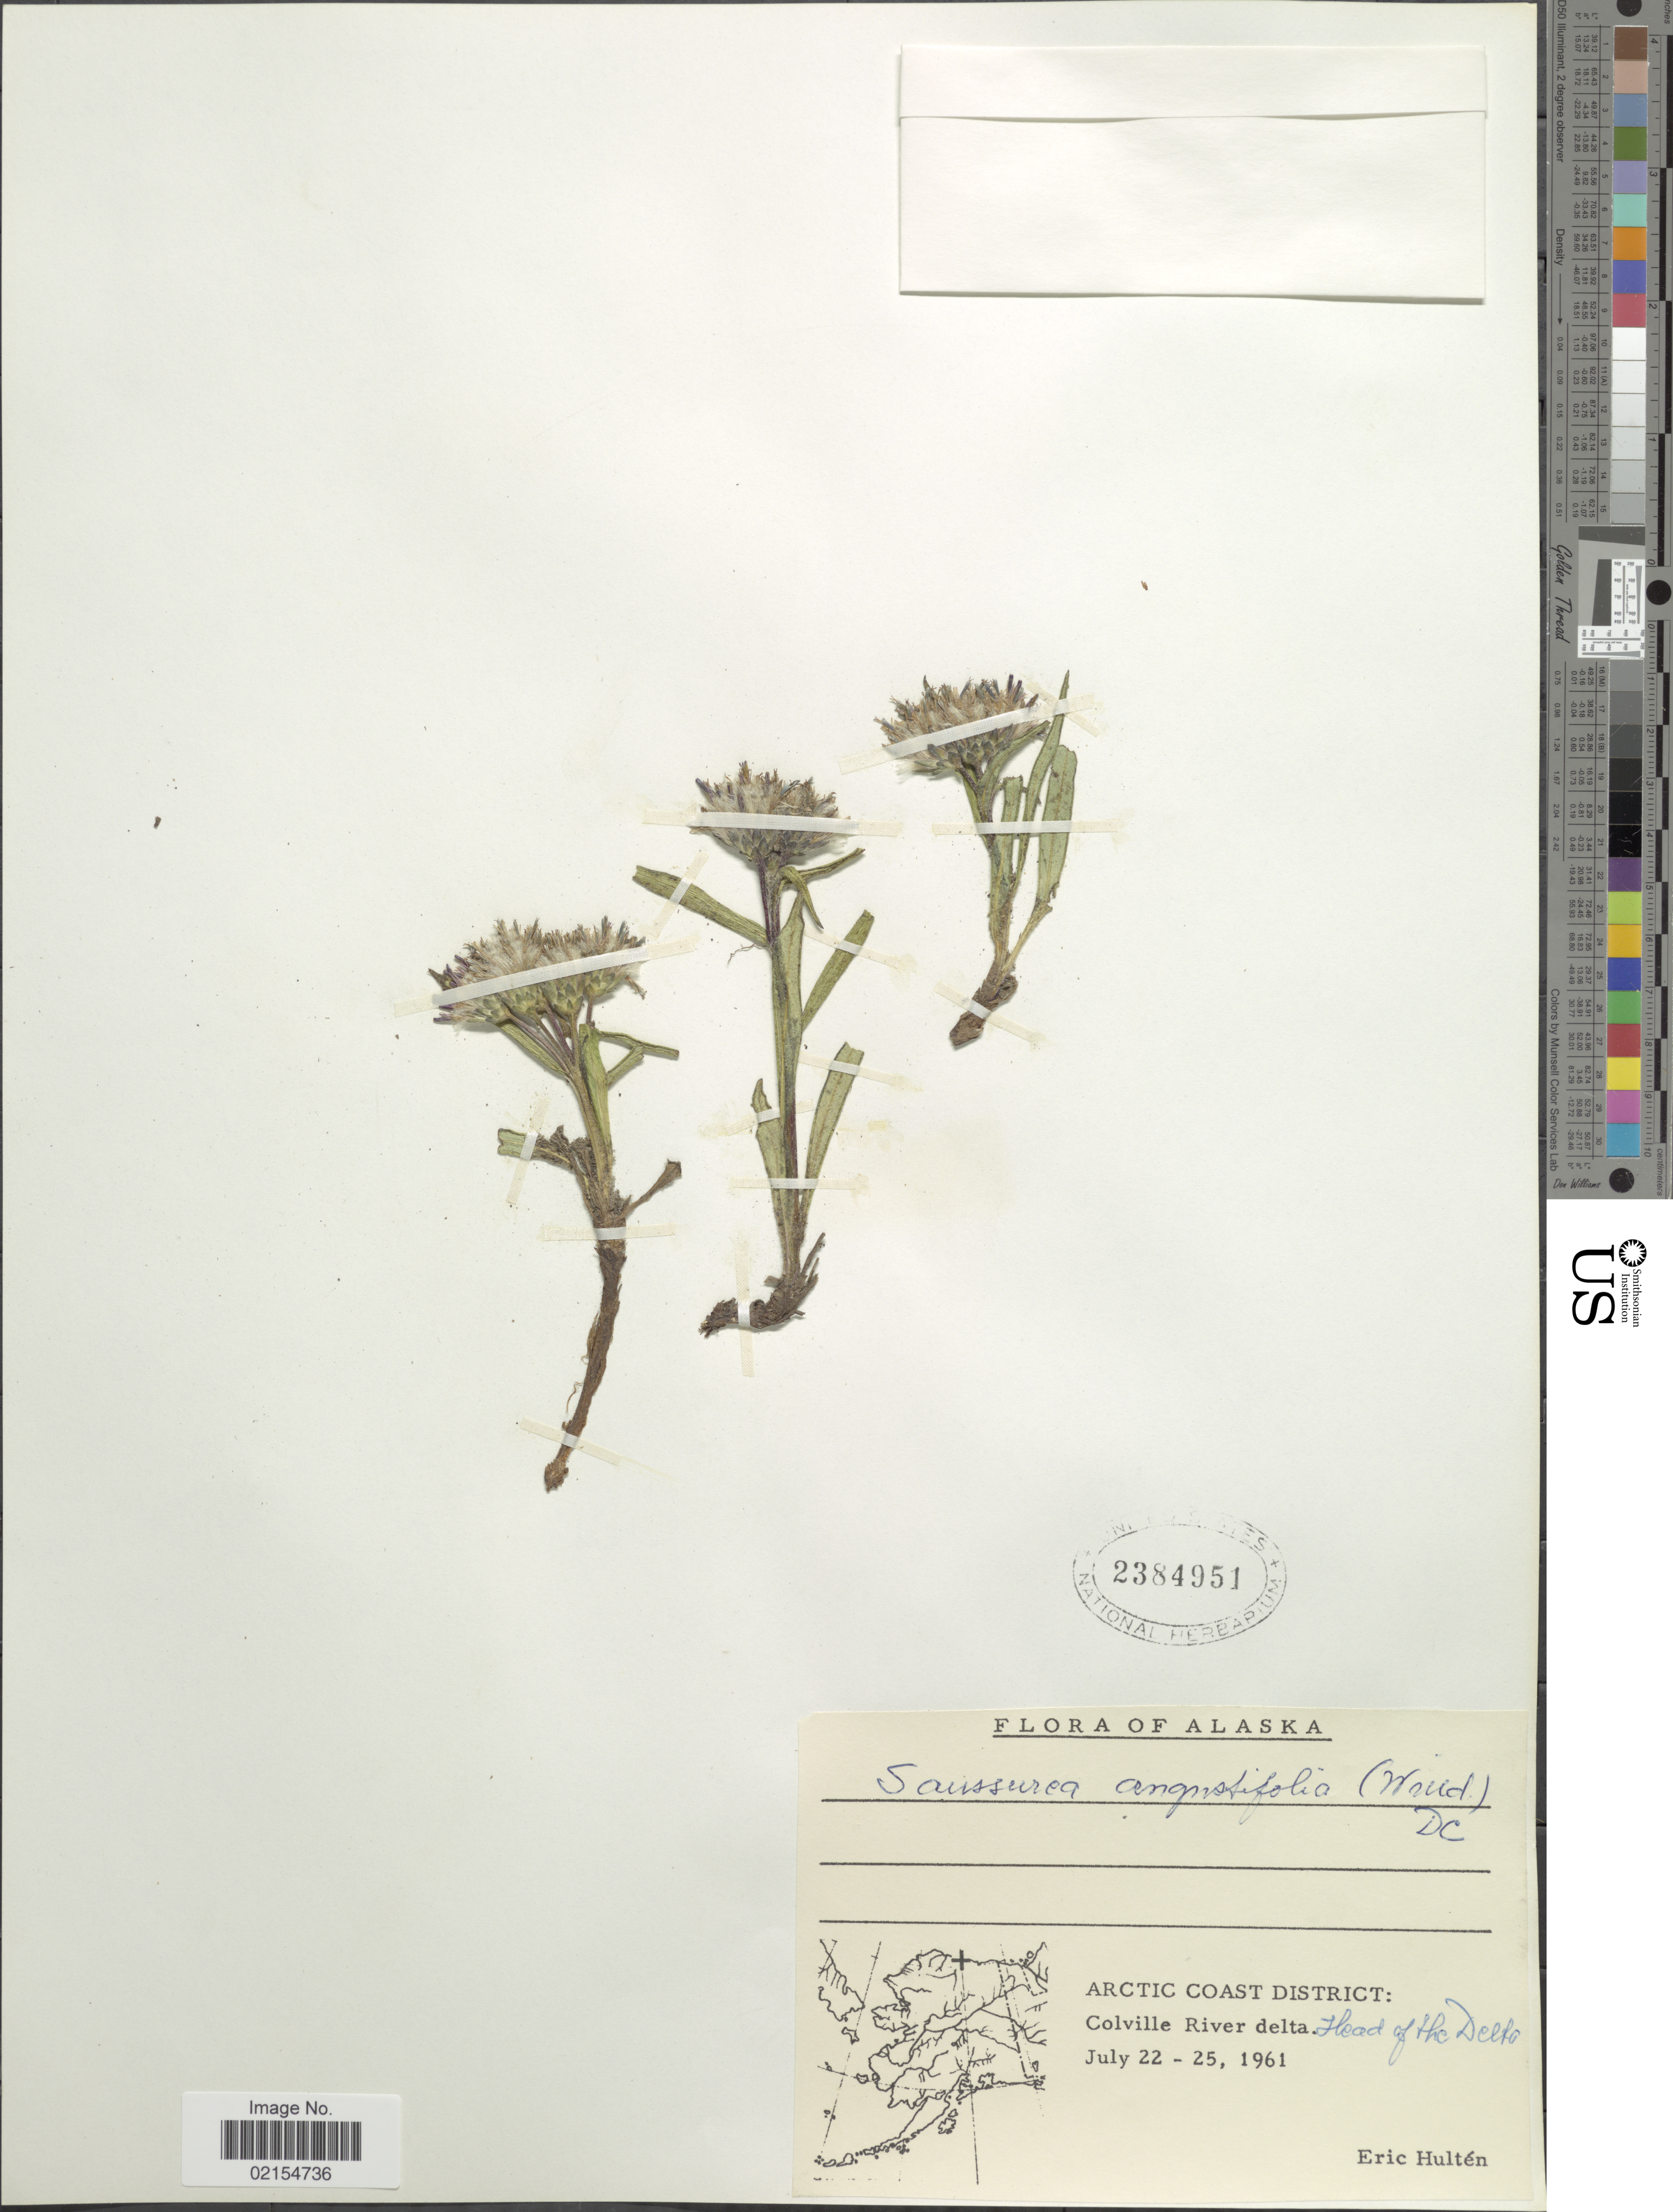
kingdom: Plantae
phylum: Tracheophyta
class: Magnoliopsida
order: Asterales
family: Asteraceae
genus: Saussurea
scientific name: Saussurea angustifolia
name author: (L.) DC.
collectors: E. G. Hultén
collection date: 1961-07-22/1961-07-25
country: United States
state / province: Alaska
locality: Arctic Coast District: Colville River Delta, Head of the Delta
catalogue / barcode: US 2384951